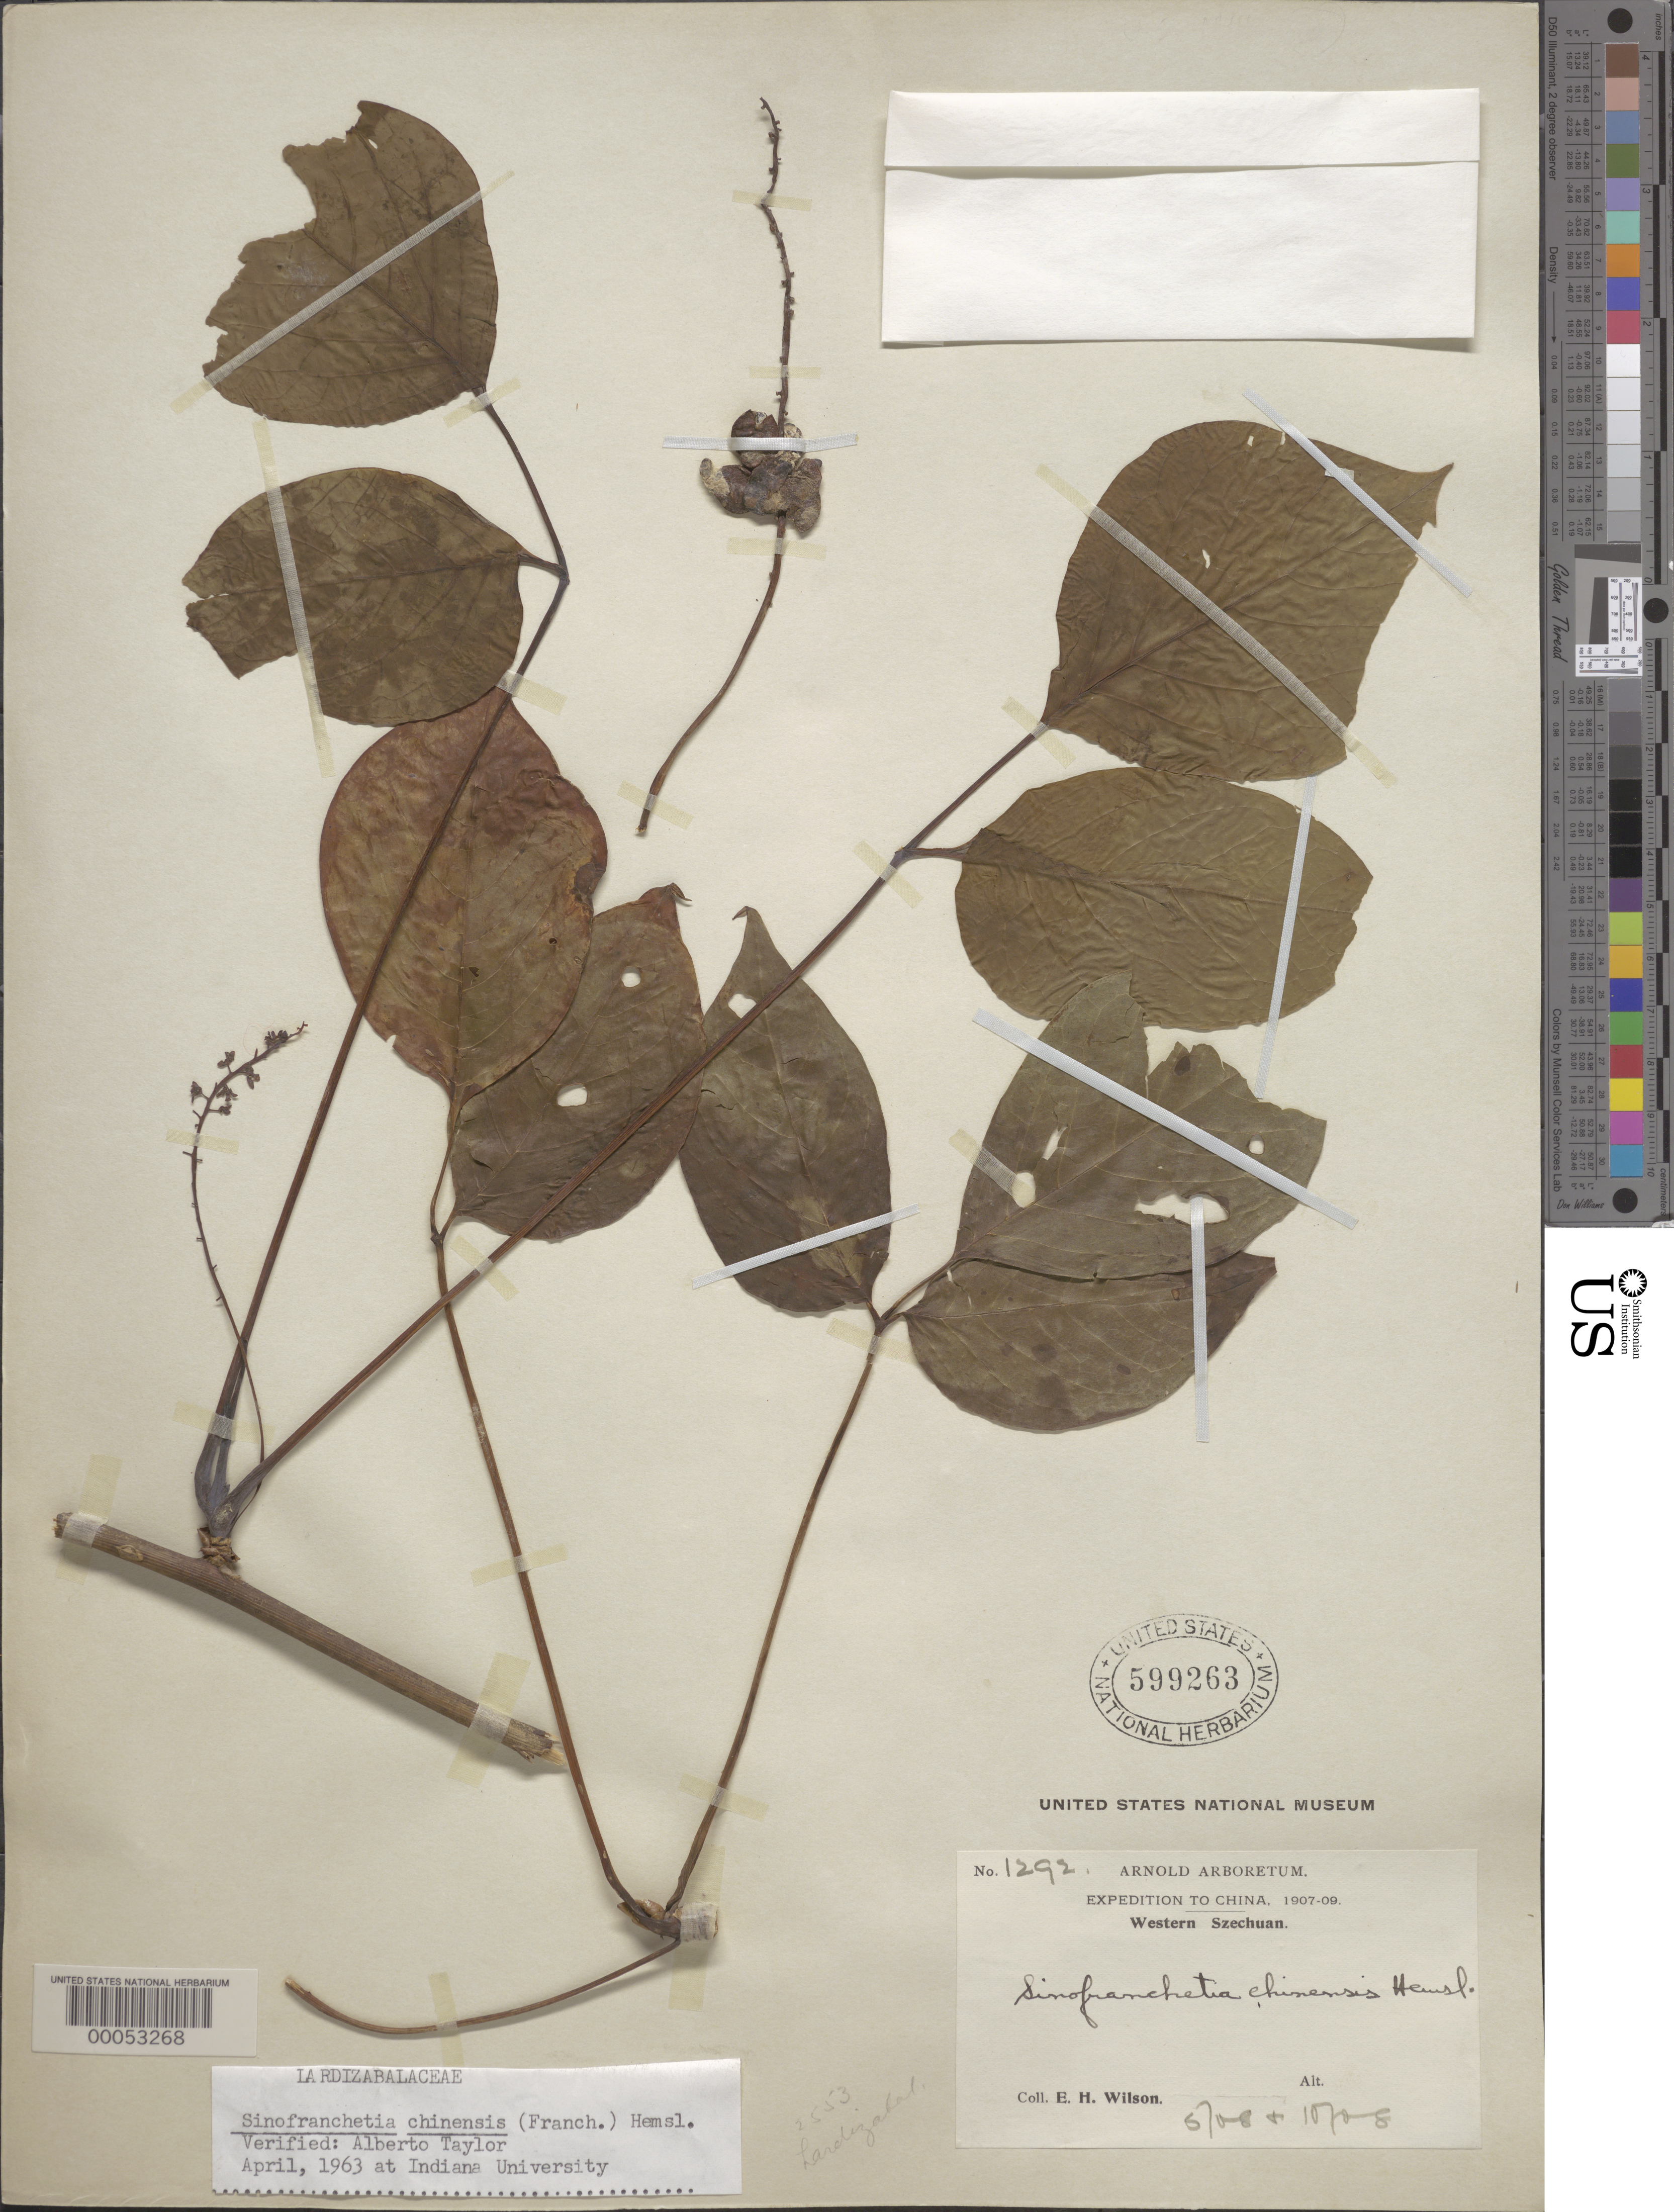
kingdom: Plantae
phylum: Tracheophyta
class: Magnoliopsida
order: Ranunculales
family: Lardizabalaceae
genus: Sinofranchetia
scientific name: Sinofranchetia chinensis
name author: (Franch.) Hemsl.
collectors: E. H. Wilson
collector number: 1292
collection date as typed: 05 Aug 1907 and 10 Aug 1907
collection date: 1907-08-05,1907-08-10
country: China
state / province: Sichuan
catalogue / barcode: US 599263